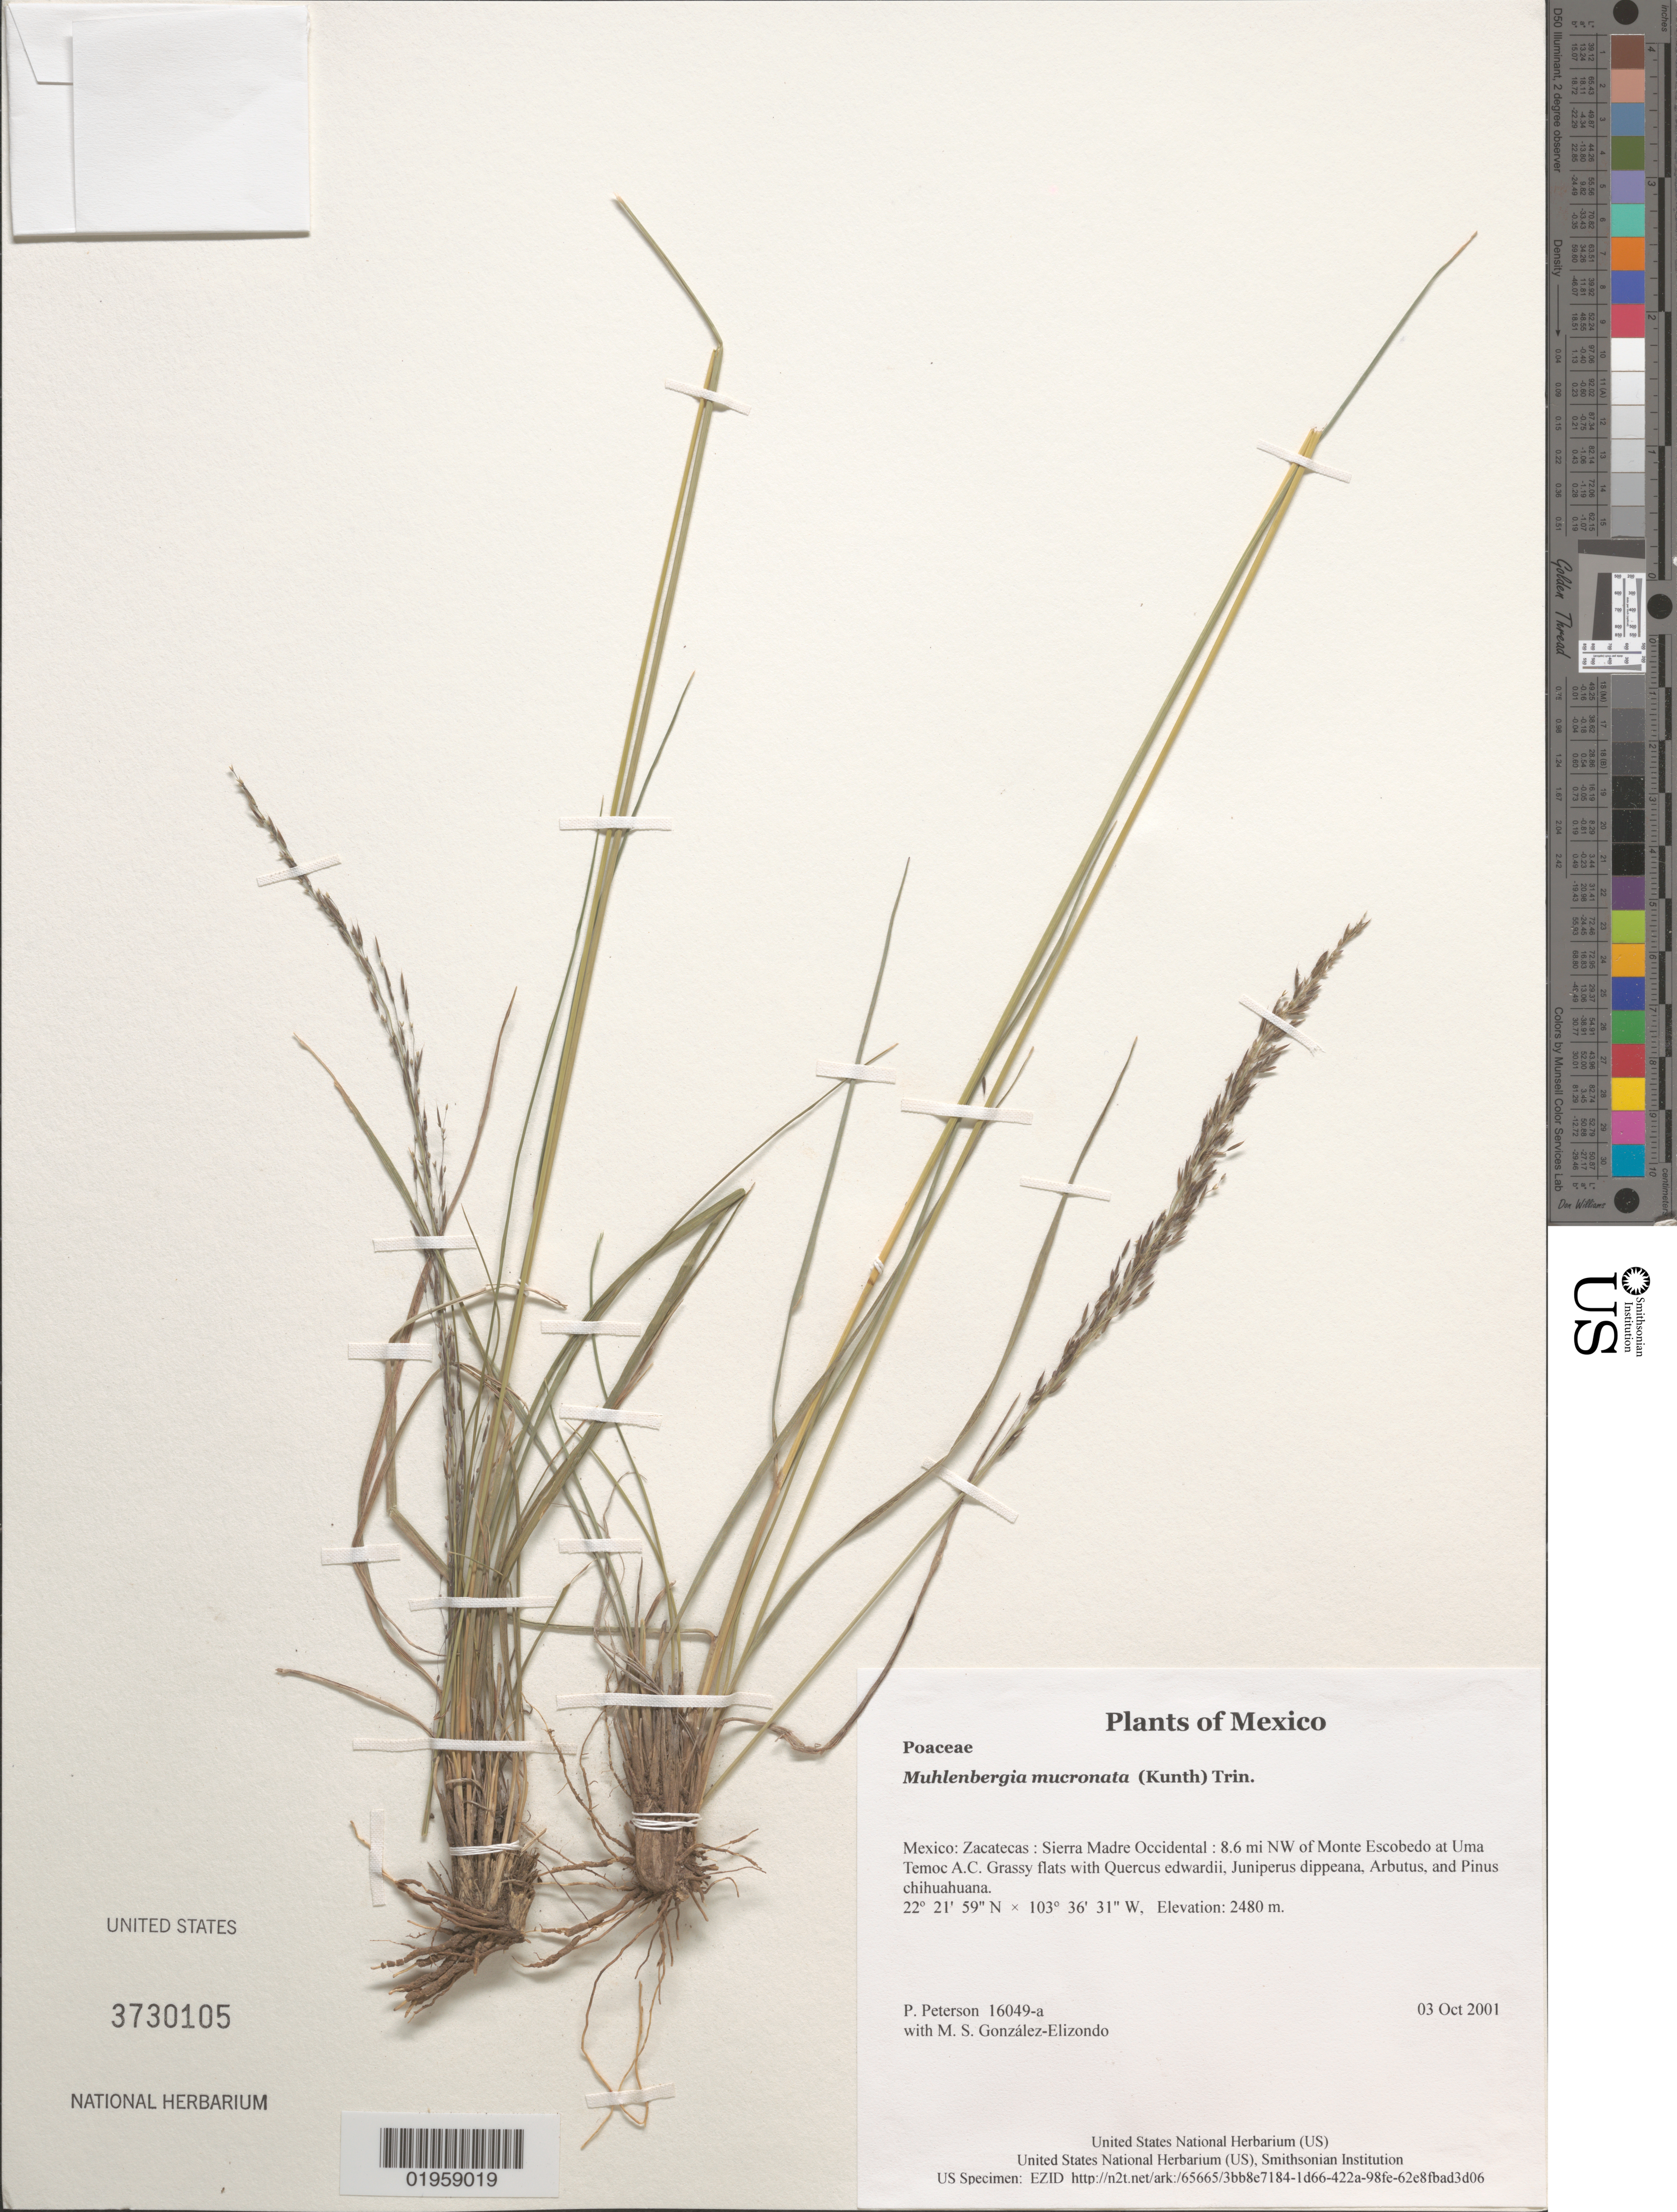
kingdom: Plantae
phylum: Tracheophyta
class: Liliopsida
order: Poales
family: Poaceae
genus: Muhlenbergia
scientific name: Muhlenbergia mucronata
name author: (Kunth) Trin.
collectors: P. M. Peterson & M. S. González-Elizondo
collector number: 16049-a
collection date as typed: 03 Oct 2001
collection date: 2001-10-03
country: Mexico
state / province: Zacatecas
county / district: Sierra Madre Occidental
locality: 8.6 mi NW of Monte Escobedo at Uma Temoc A.C. Grassy flats with Quercus edwardii, Juniperus dippeana, Arbutus, and Pinus chihuahuana.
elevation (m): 2480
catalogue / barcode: US 3730105